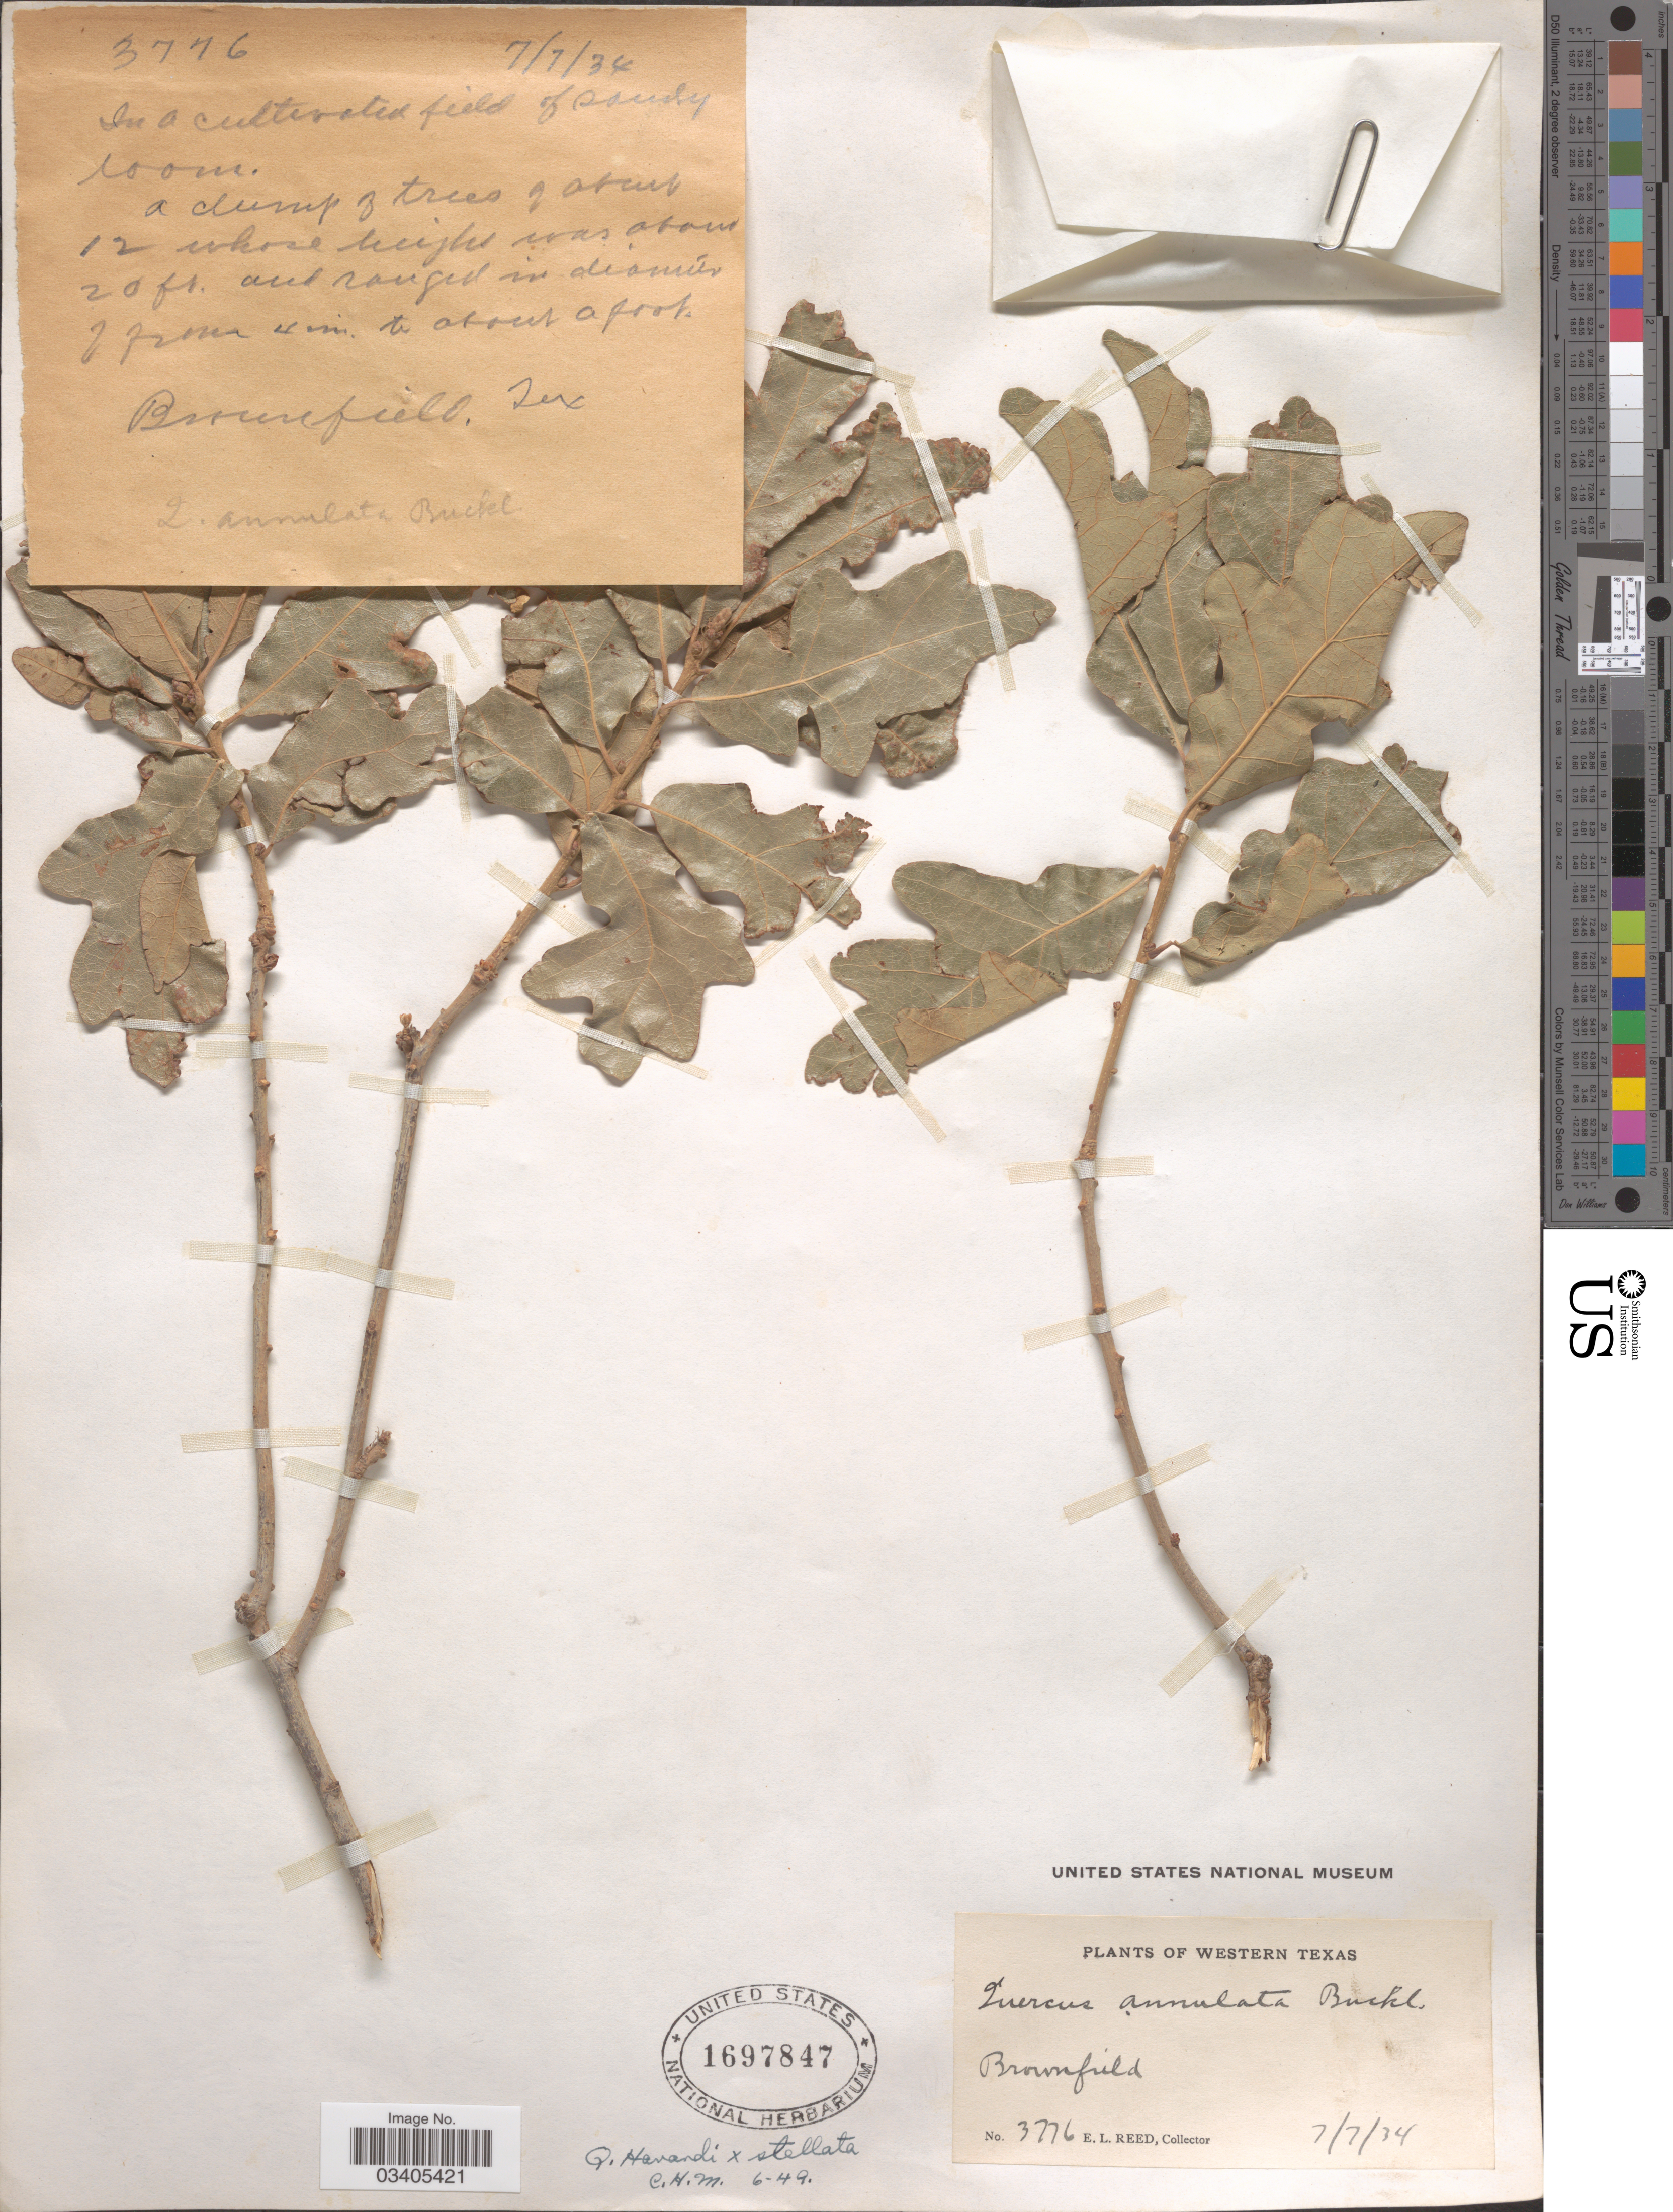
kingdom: Plantae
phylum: Tracheophyta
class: Magnoliopsida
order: Fagales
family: Fagaceae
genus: Quercus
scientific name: Quercus havardii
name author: Rydb.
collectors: E. Reed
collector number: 3776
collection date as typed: Transcribed d/m/y: 7/7/34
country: United States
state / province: Texas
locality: Western Texas. Brownfield. In a cultivated field of sandy loom.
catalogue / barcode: US 1697847